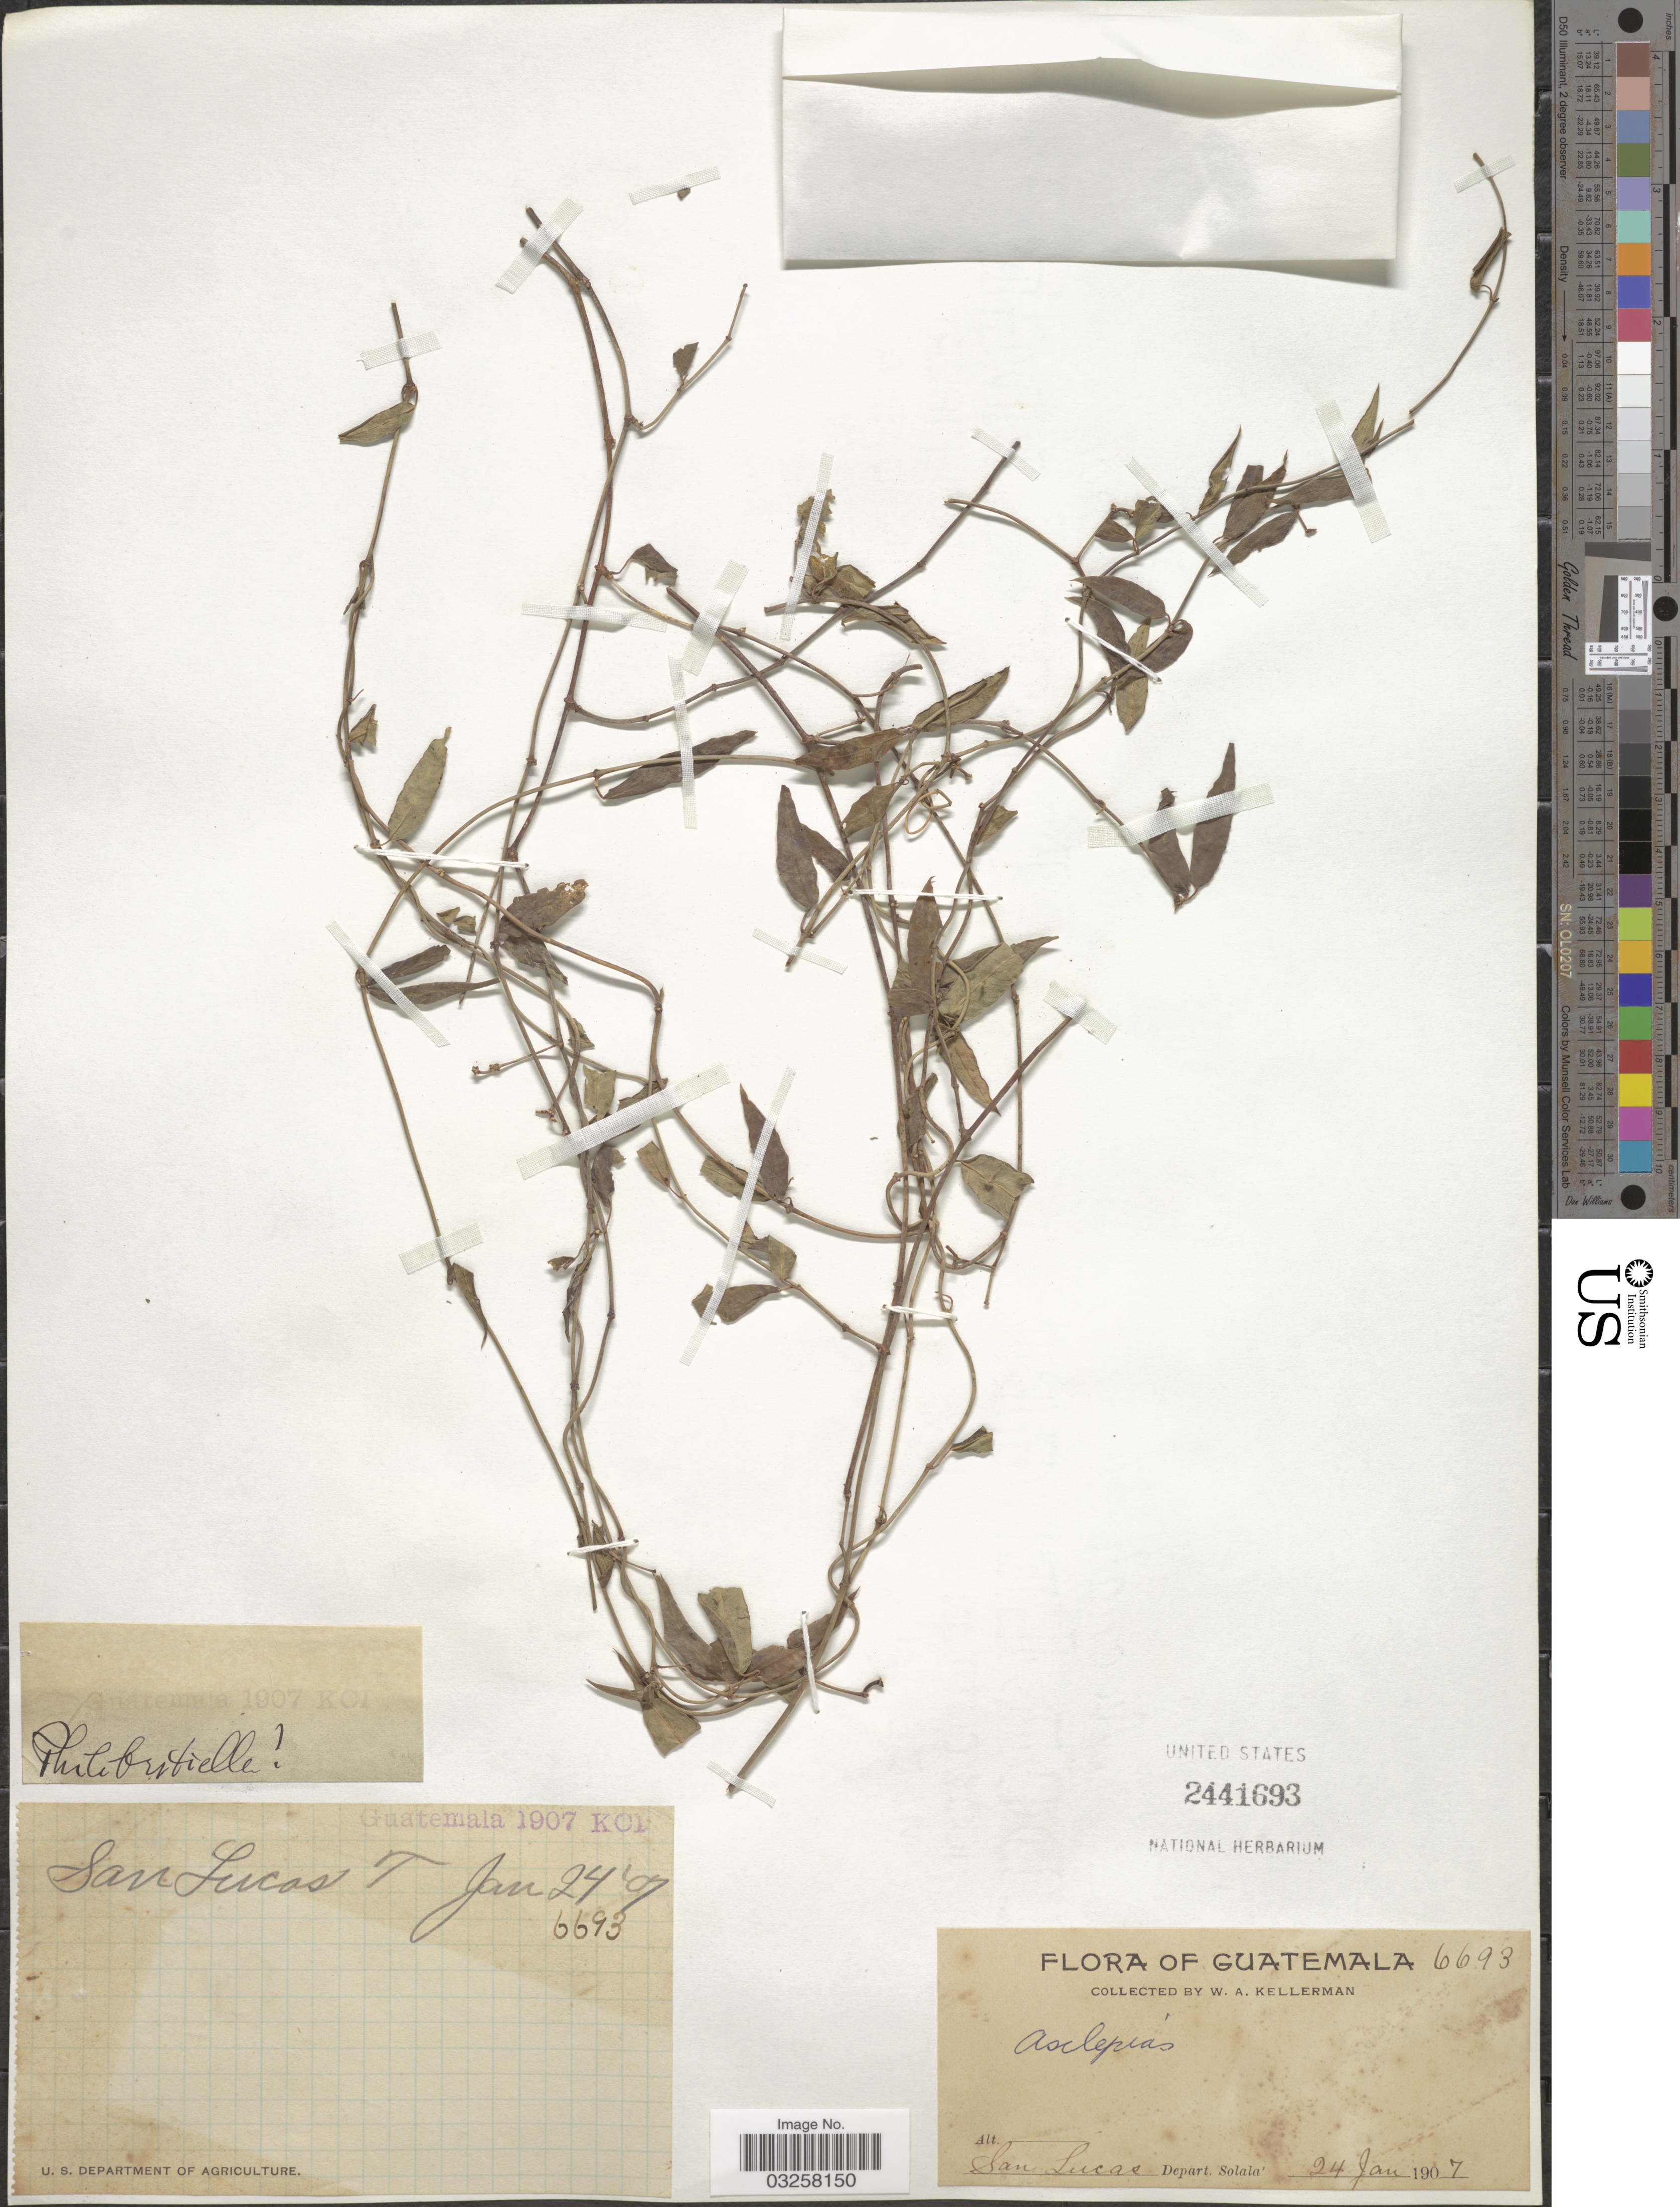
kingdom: Plantae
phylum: Tracheophyta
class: Magnoliopsida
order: Gentianales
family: Apocynaceae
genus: Metastelma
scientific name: Metastelma sp.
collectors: W. Kellerman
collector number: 6693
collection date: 1907-01-24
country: Guatemala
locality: San Lucas, Depart. Solala.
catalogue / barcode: US 2441693